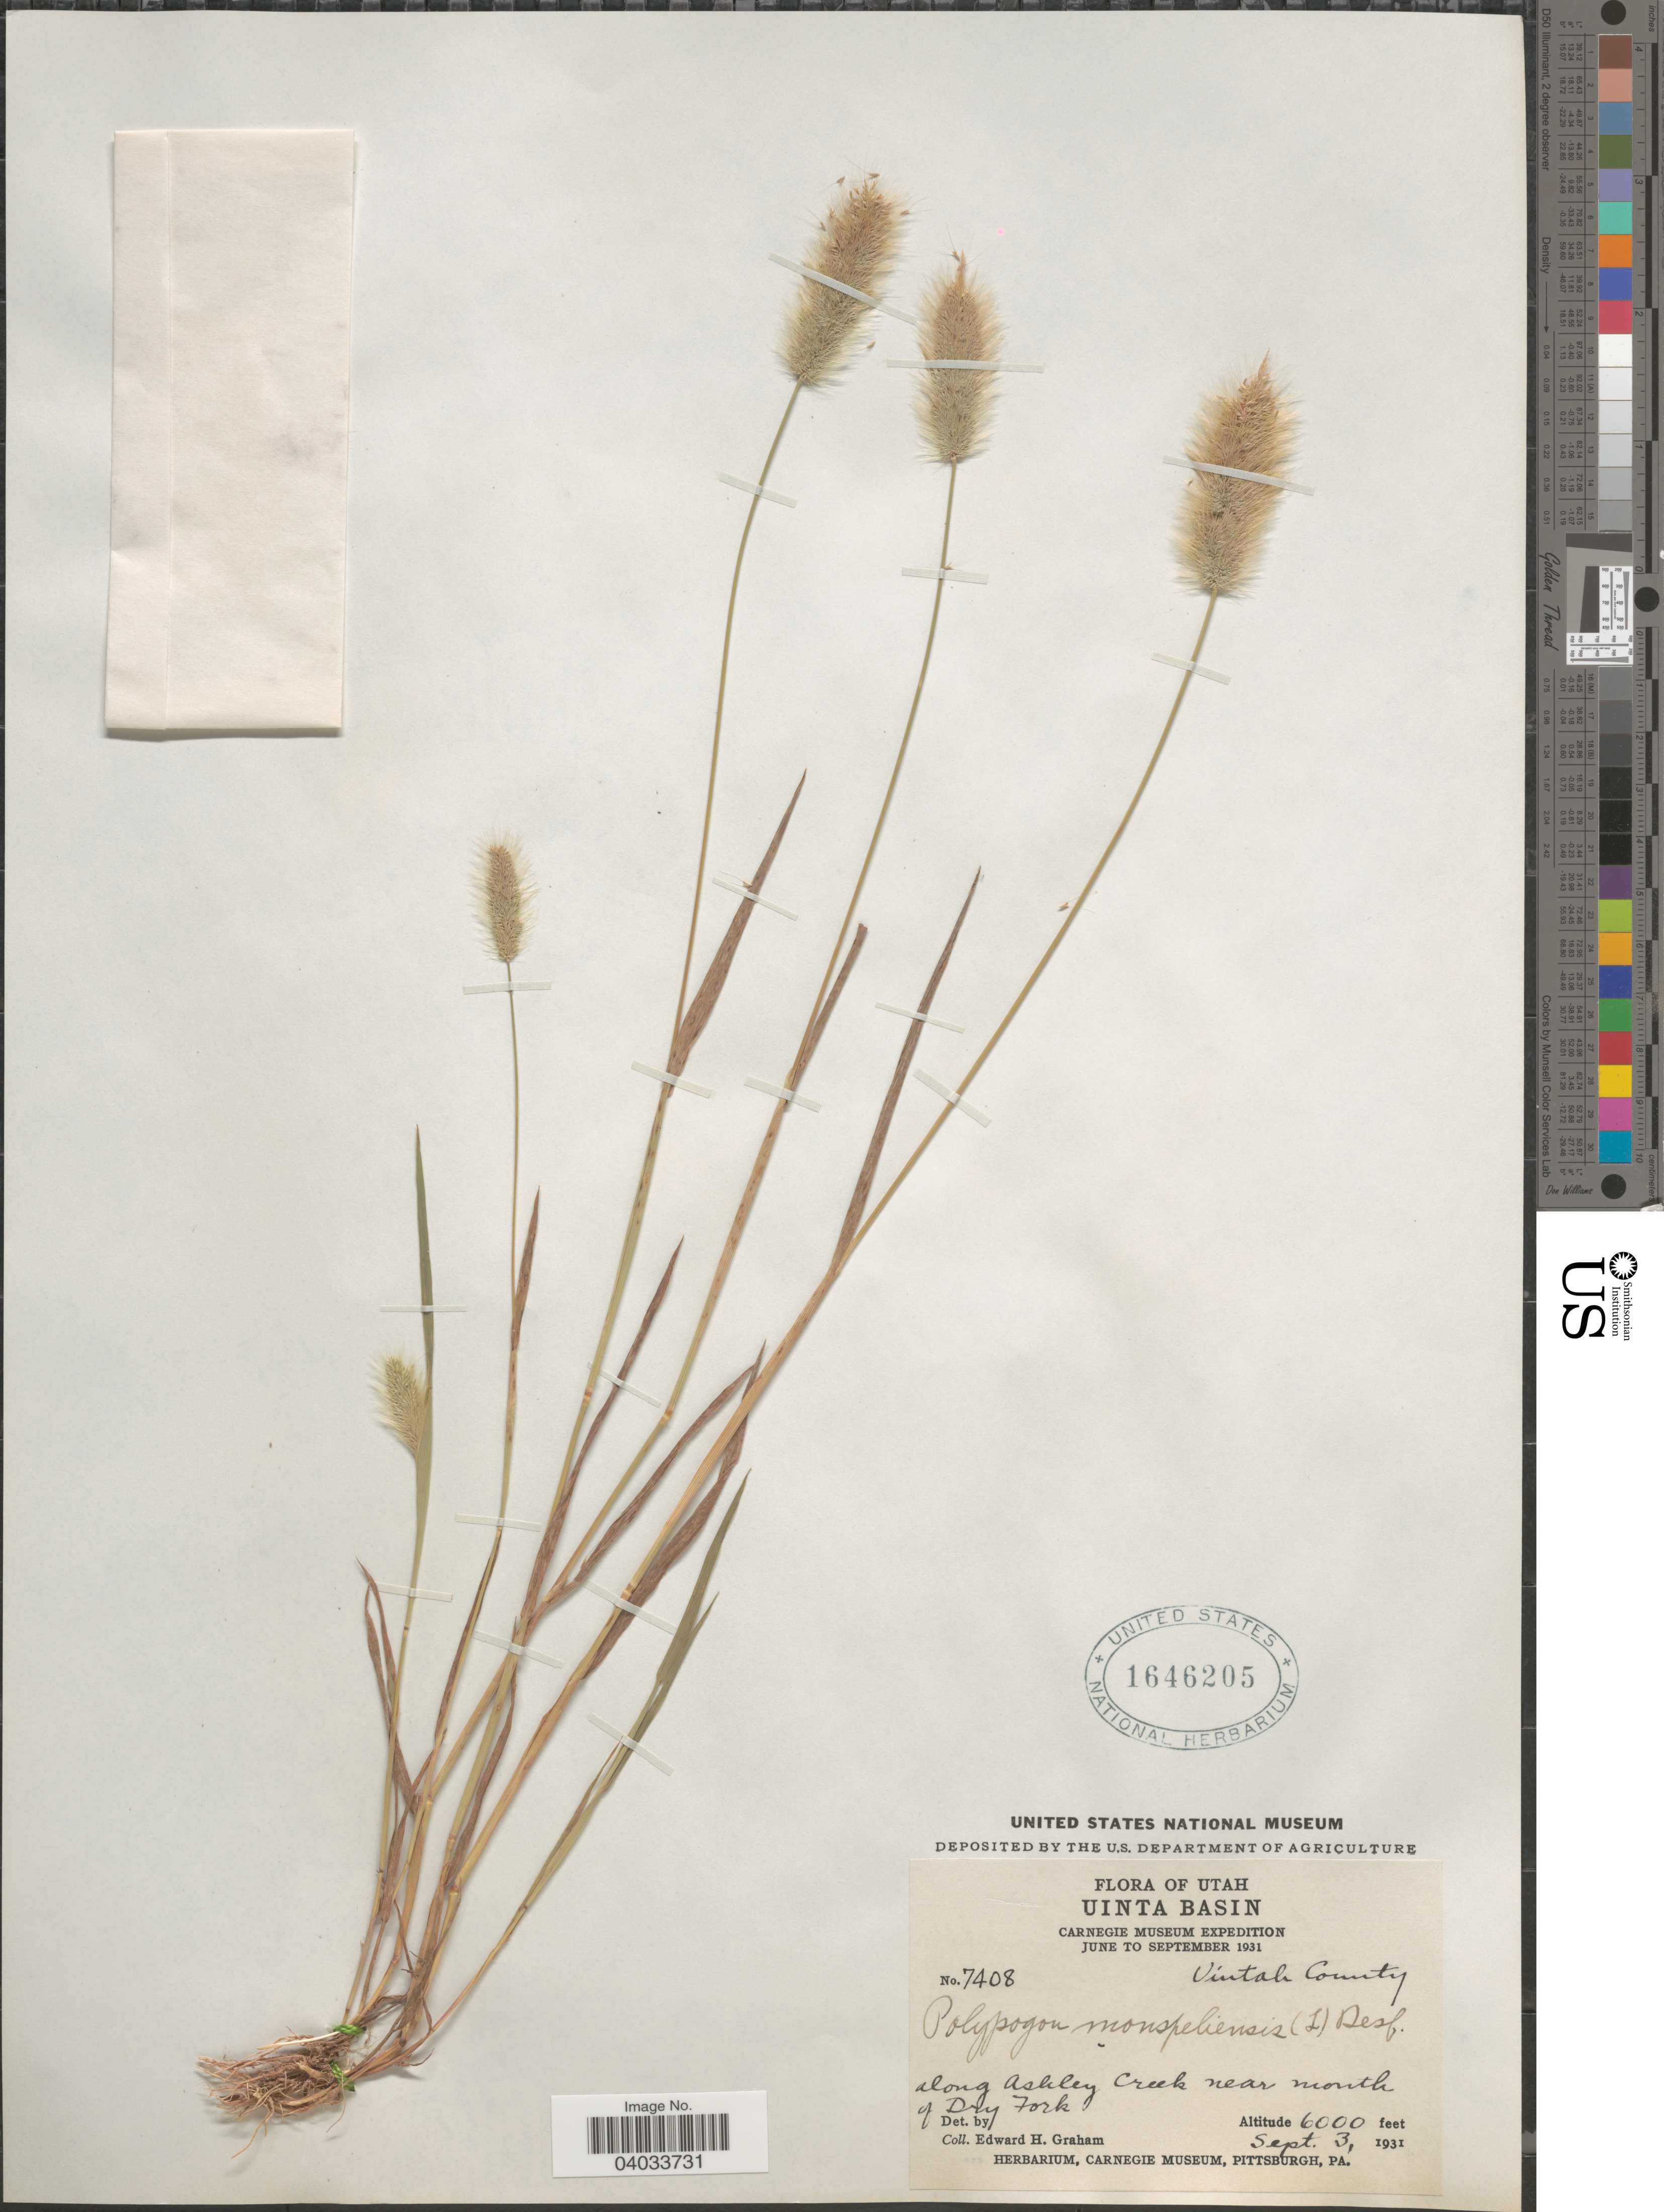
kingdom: Plantae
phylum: Tracheophyta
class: Liliopsida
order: Poales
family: Poaceae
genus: Polypogon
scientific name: Polypogon monspeliensis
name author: (L.) Desf.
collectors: E. H. Graham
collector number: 7408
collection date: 1931-09-03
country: United States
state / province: Utah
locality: Uinta Basin. Uintah County. Along Ashley Creek near mouth of Dry Fork.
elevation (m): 1829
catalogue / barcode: US 1646205